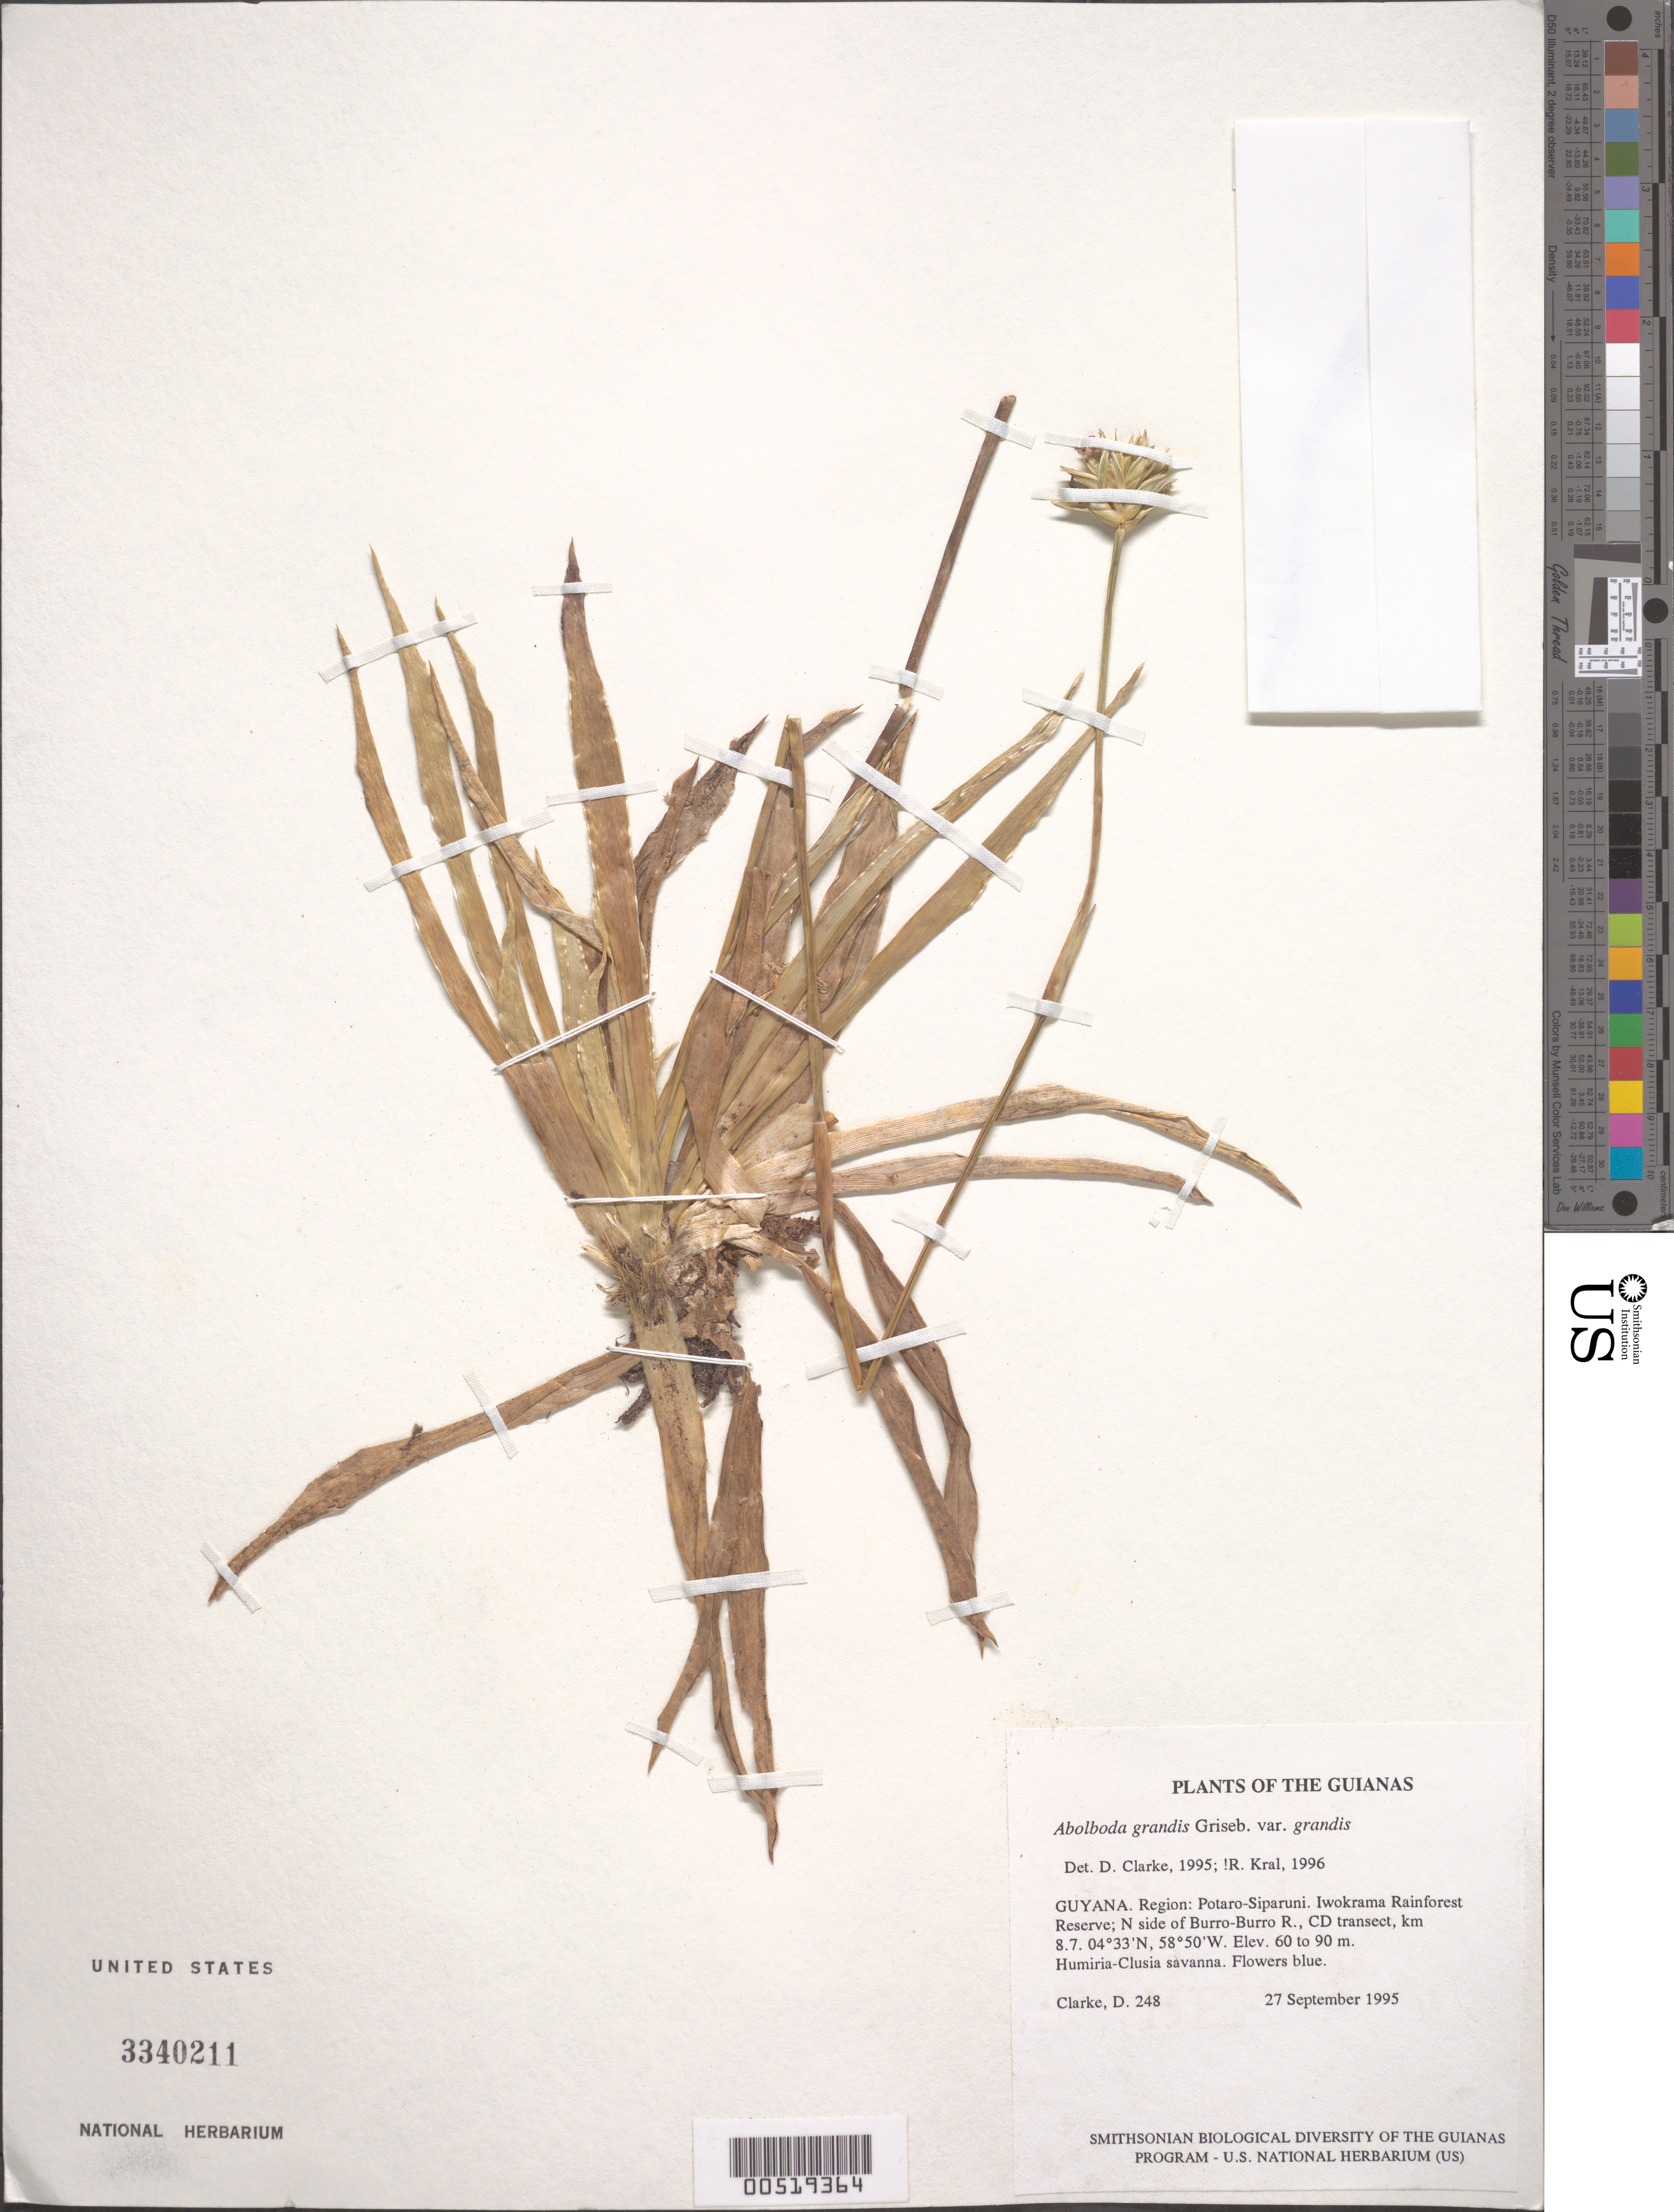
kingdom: Plantae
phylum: Tracheophyta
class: Liliopsida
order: Poales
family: Xyridaceae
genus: Abolboda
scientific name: Abolboda grandis var. grandis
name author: Griseb.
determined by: Kral, Robert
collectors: H. D. Clarke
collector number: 248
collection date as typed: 27 September 1995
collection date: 1995-09-27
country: Guyana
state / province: Potaro-Siparuni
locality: Iwokrama Rainforest Reserve; N side of Burro-Burro R., CD transect, km 8.7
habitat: Humiria-Clusia savanna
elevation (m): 60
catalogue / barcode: US 3340211